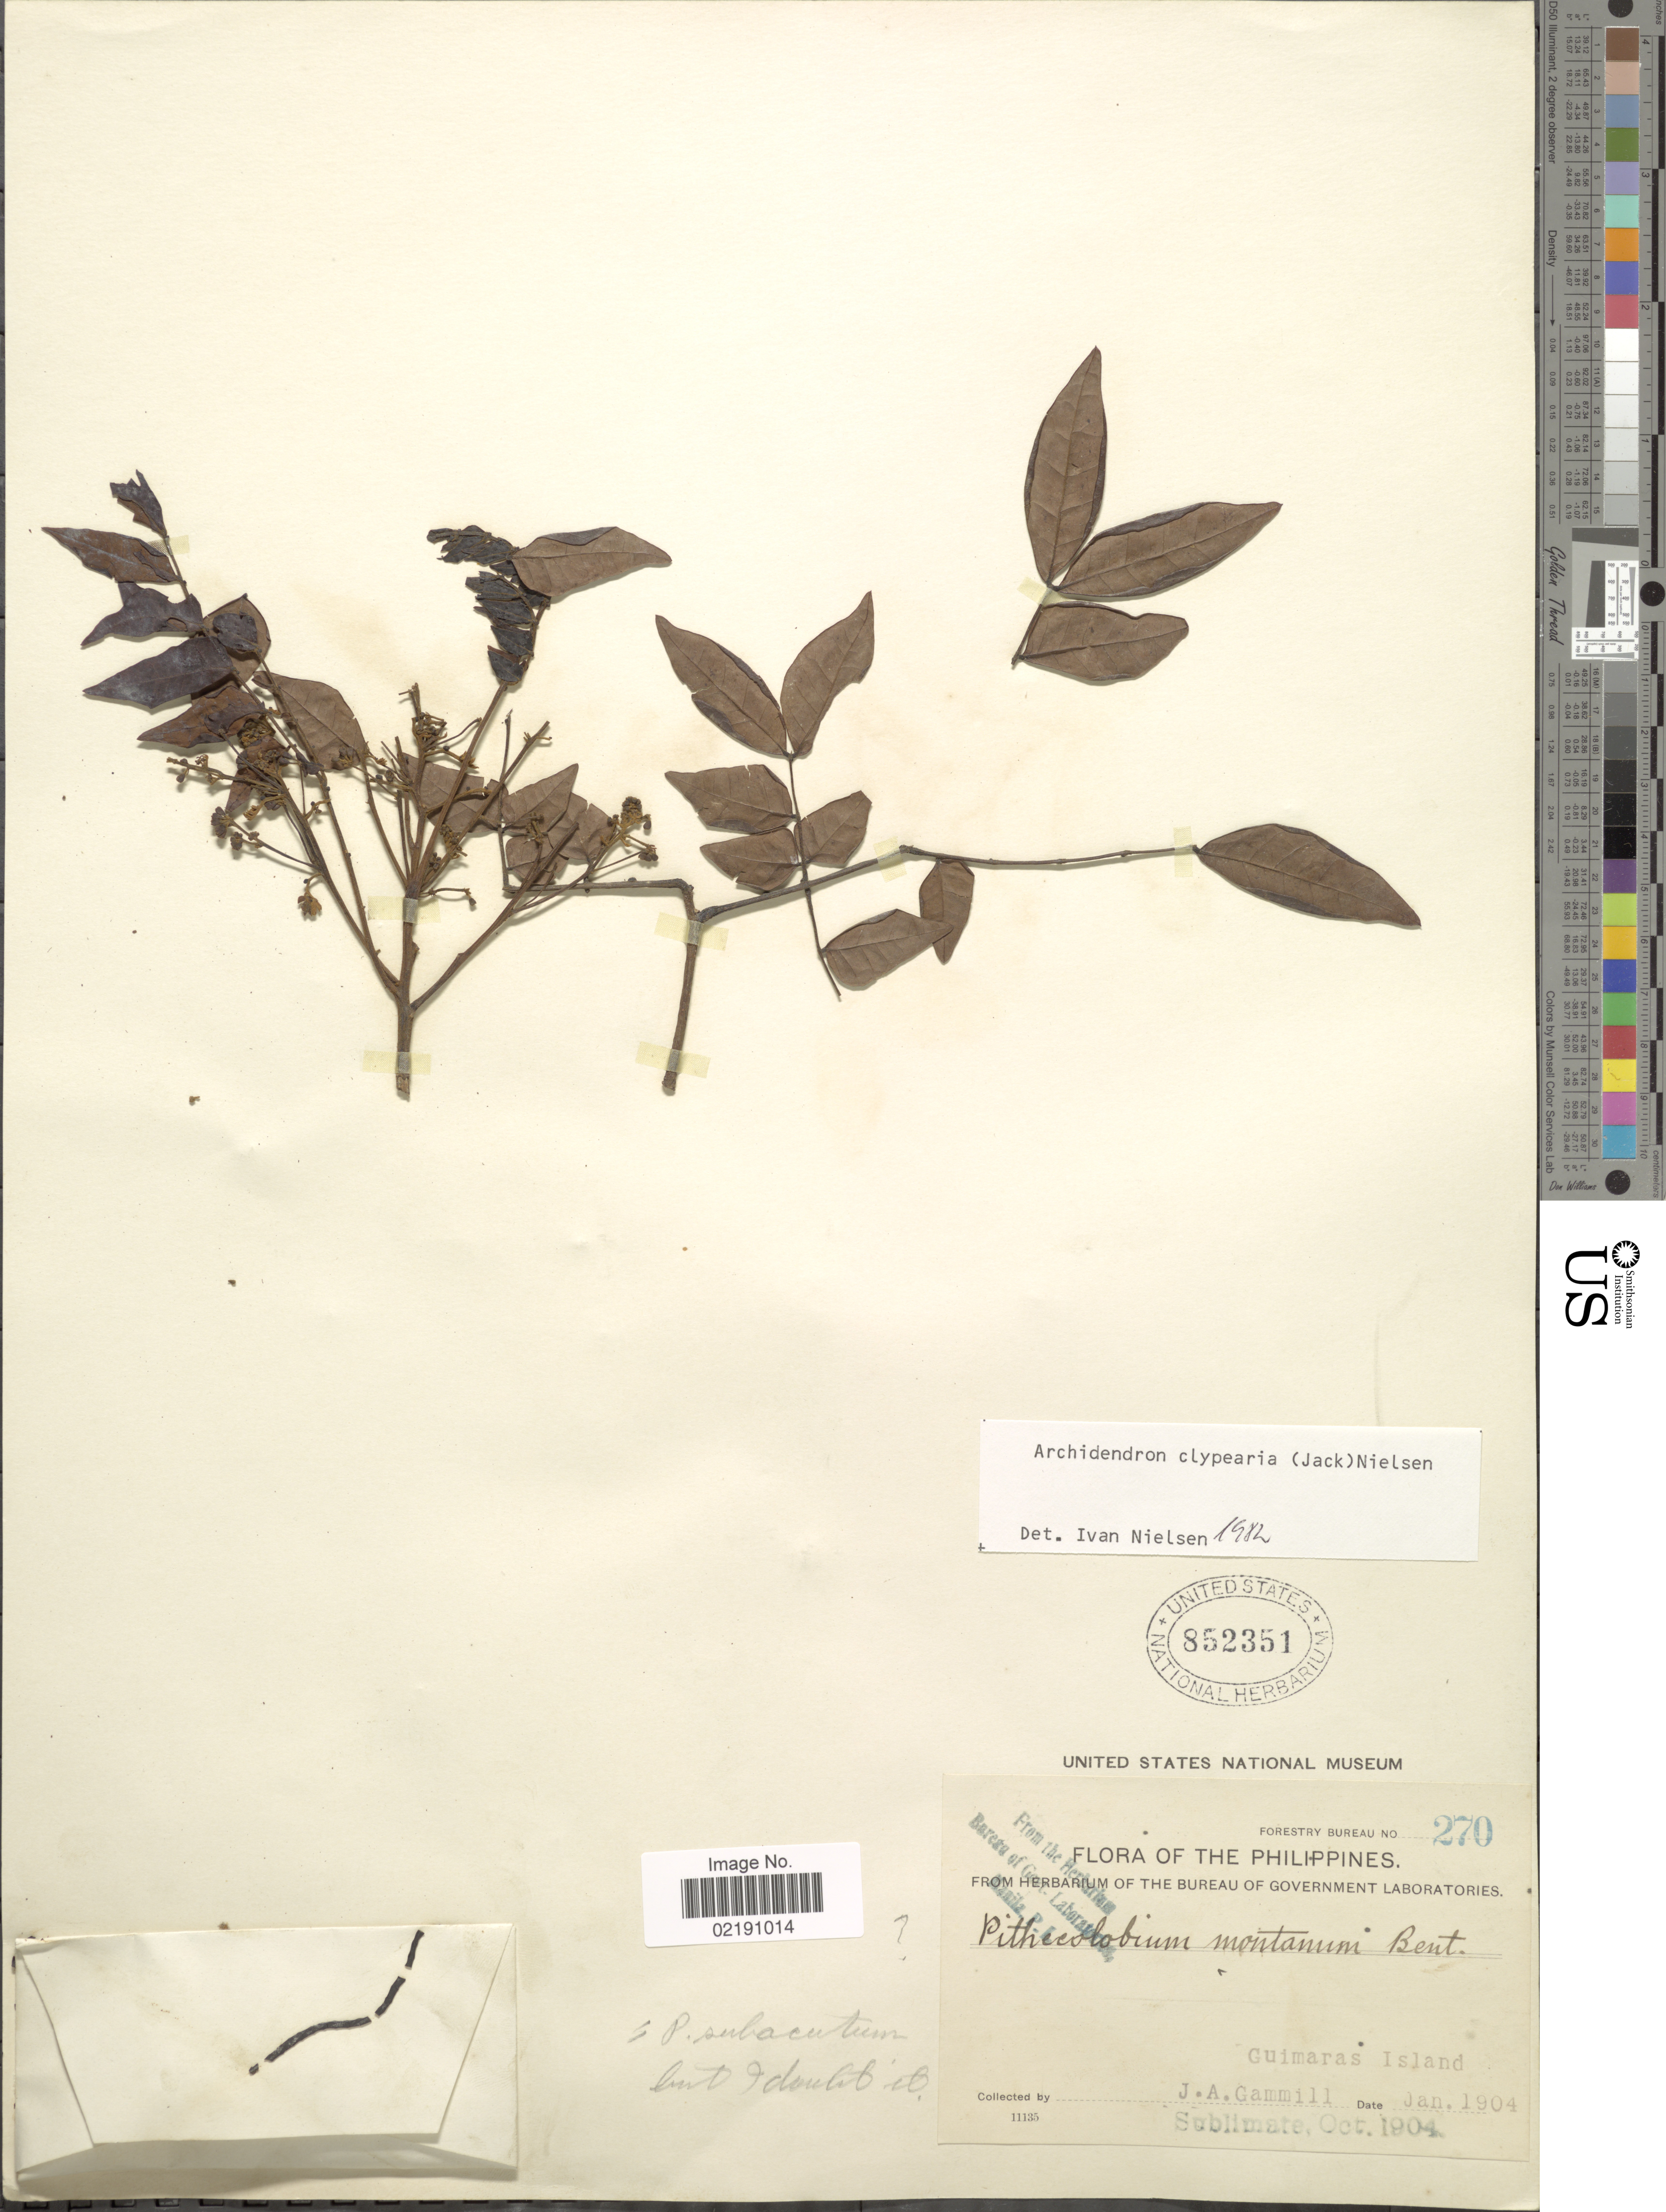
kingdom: Plantae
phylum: Tracheophyta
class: Magnoliopsida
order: Fabales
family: Fabaceae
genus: Archidendron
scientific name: Archidendron clypearia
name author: (Jack) I.C. Nielsen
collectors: J. Gammill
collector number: Forestry Bureau 270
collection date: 1904-01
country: Philippines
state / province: Western Visayas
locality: Guimaras Island.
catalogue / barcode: US 852351